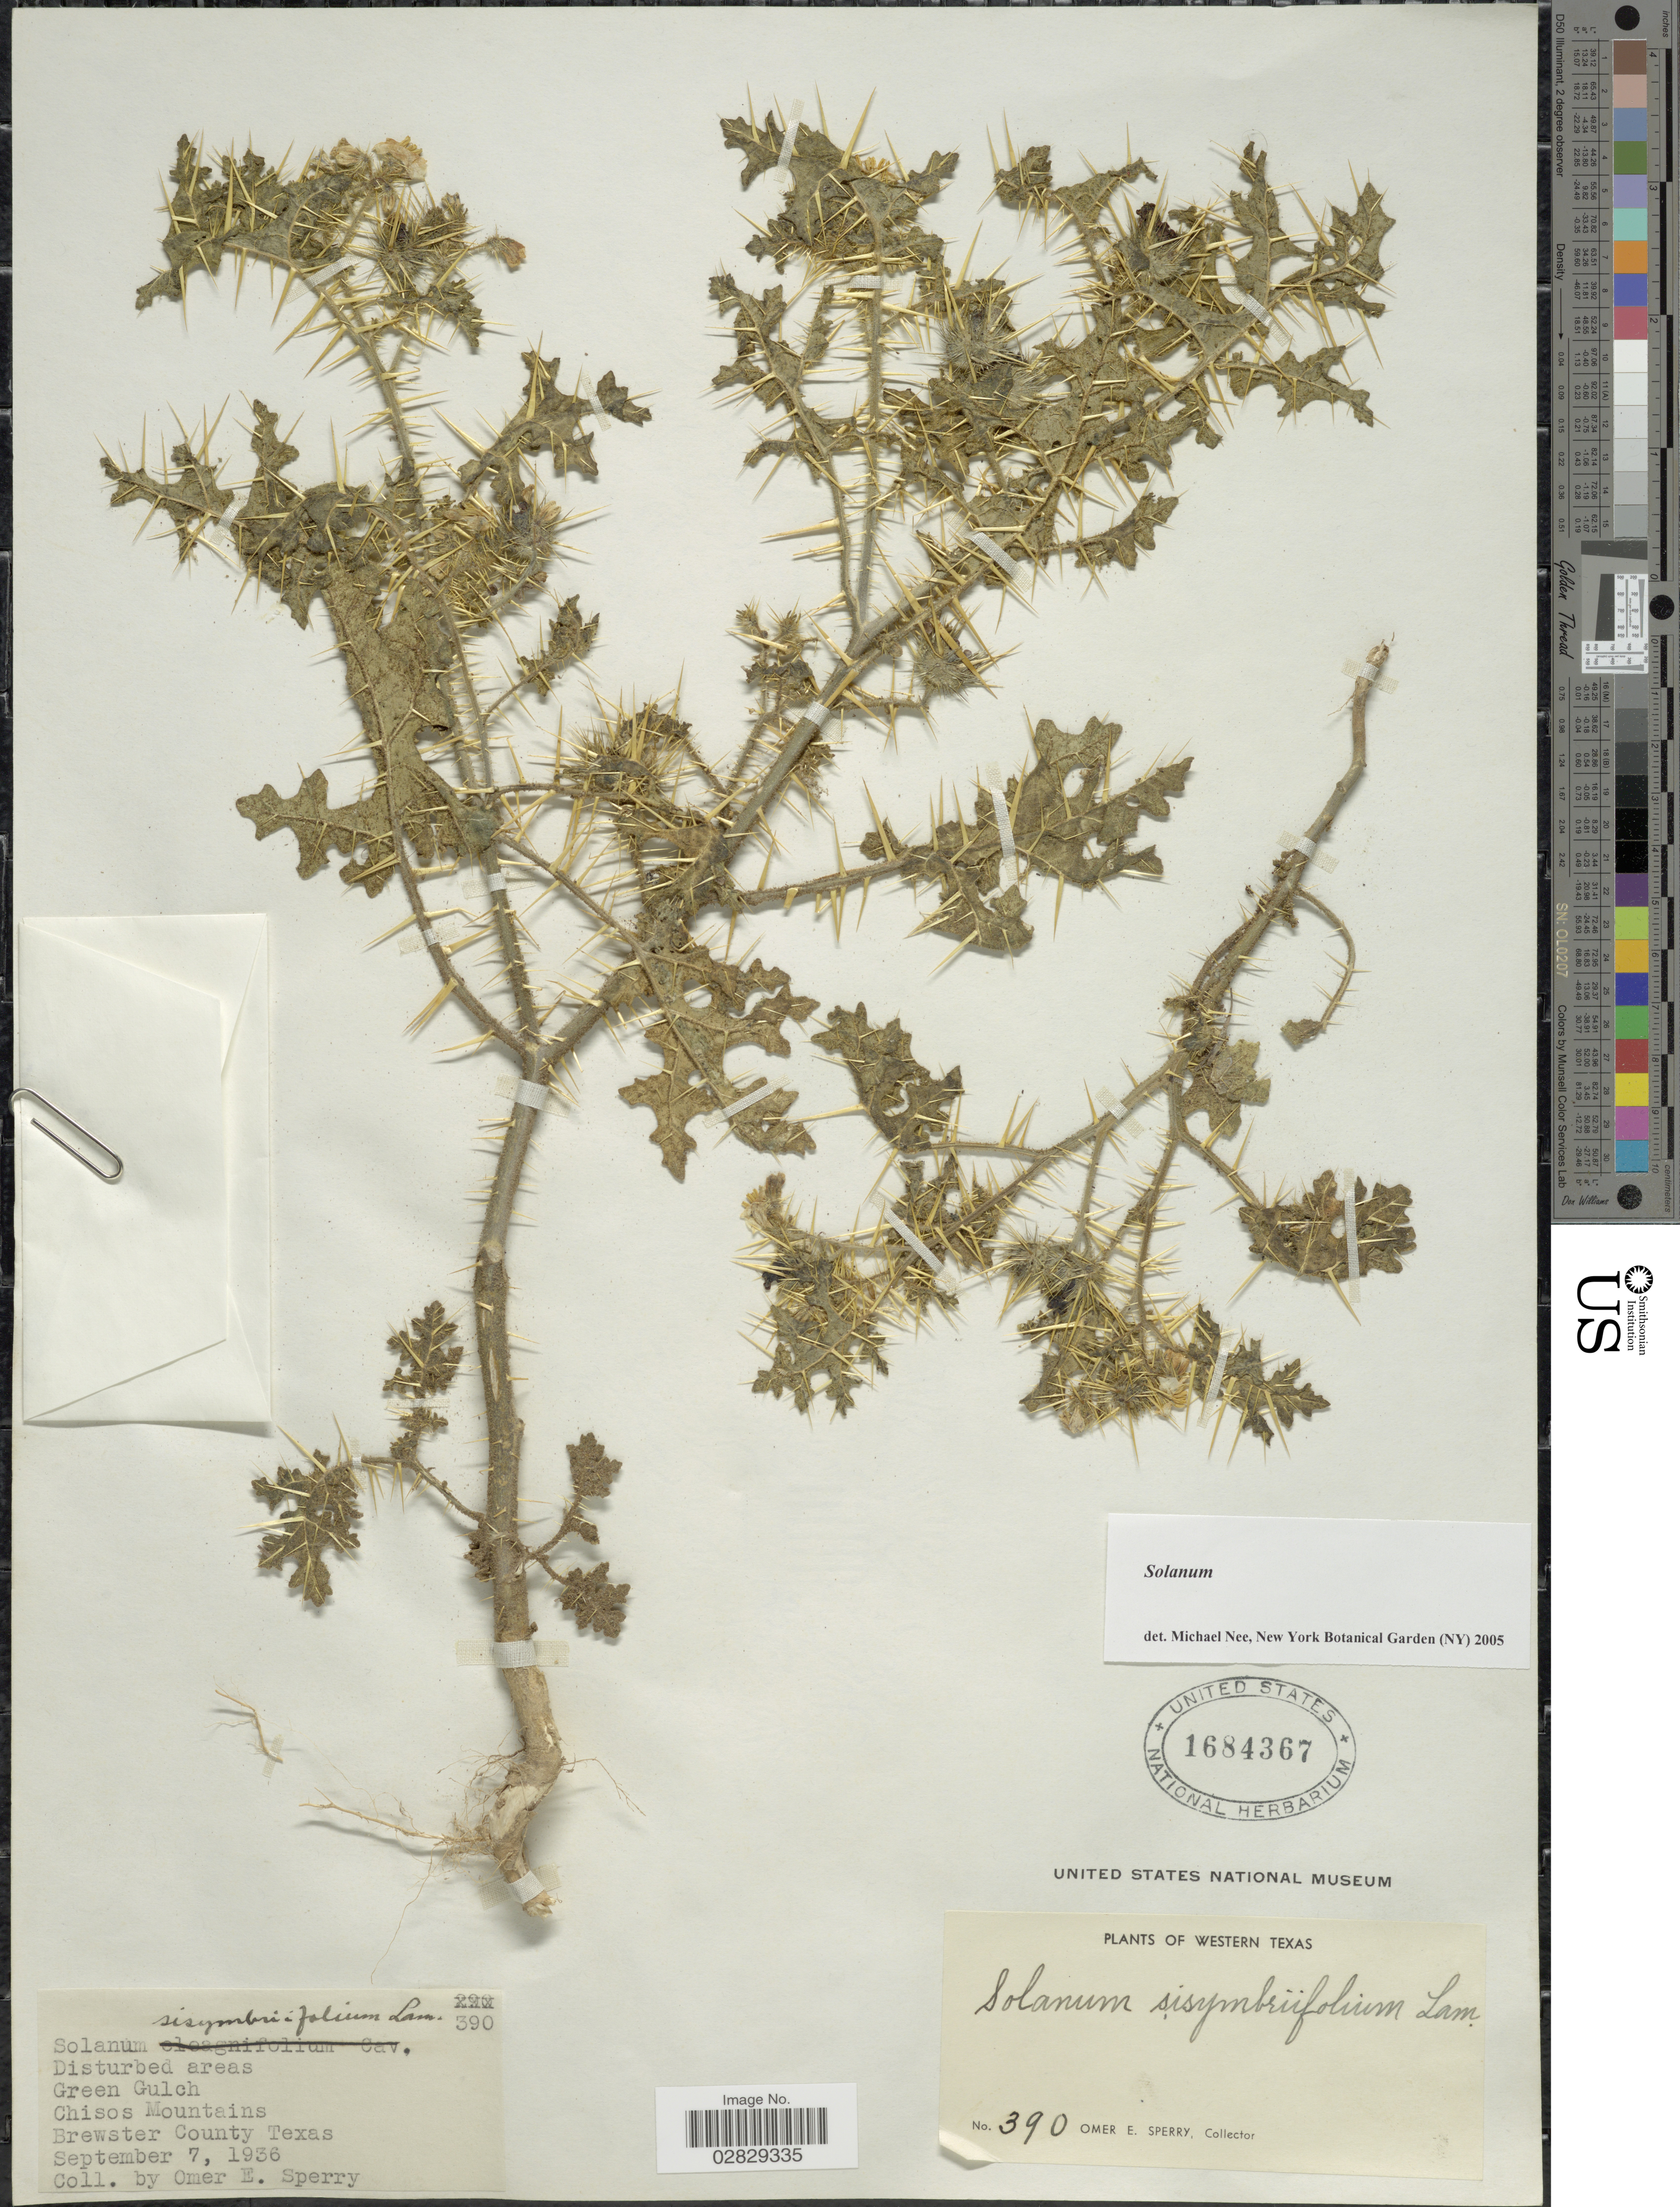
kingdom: Plantae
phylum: Tracheophyta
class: Magnoliopsida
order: Solanales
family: Solanaceae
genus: Solanum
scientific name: Solanum sp.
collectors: O. E. Sperry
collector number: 390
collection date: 1936-09-07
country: United States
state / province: Texas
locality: Western Texas. Green Gulch. Chisos Mountains. Brewster County.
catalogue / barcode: US 1684367